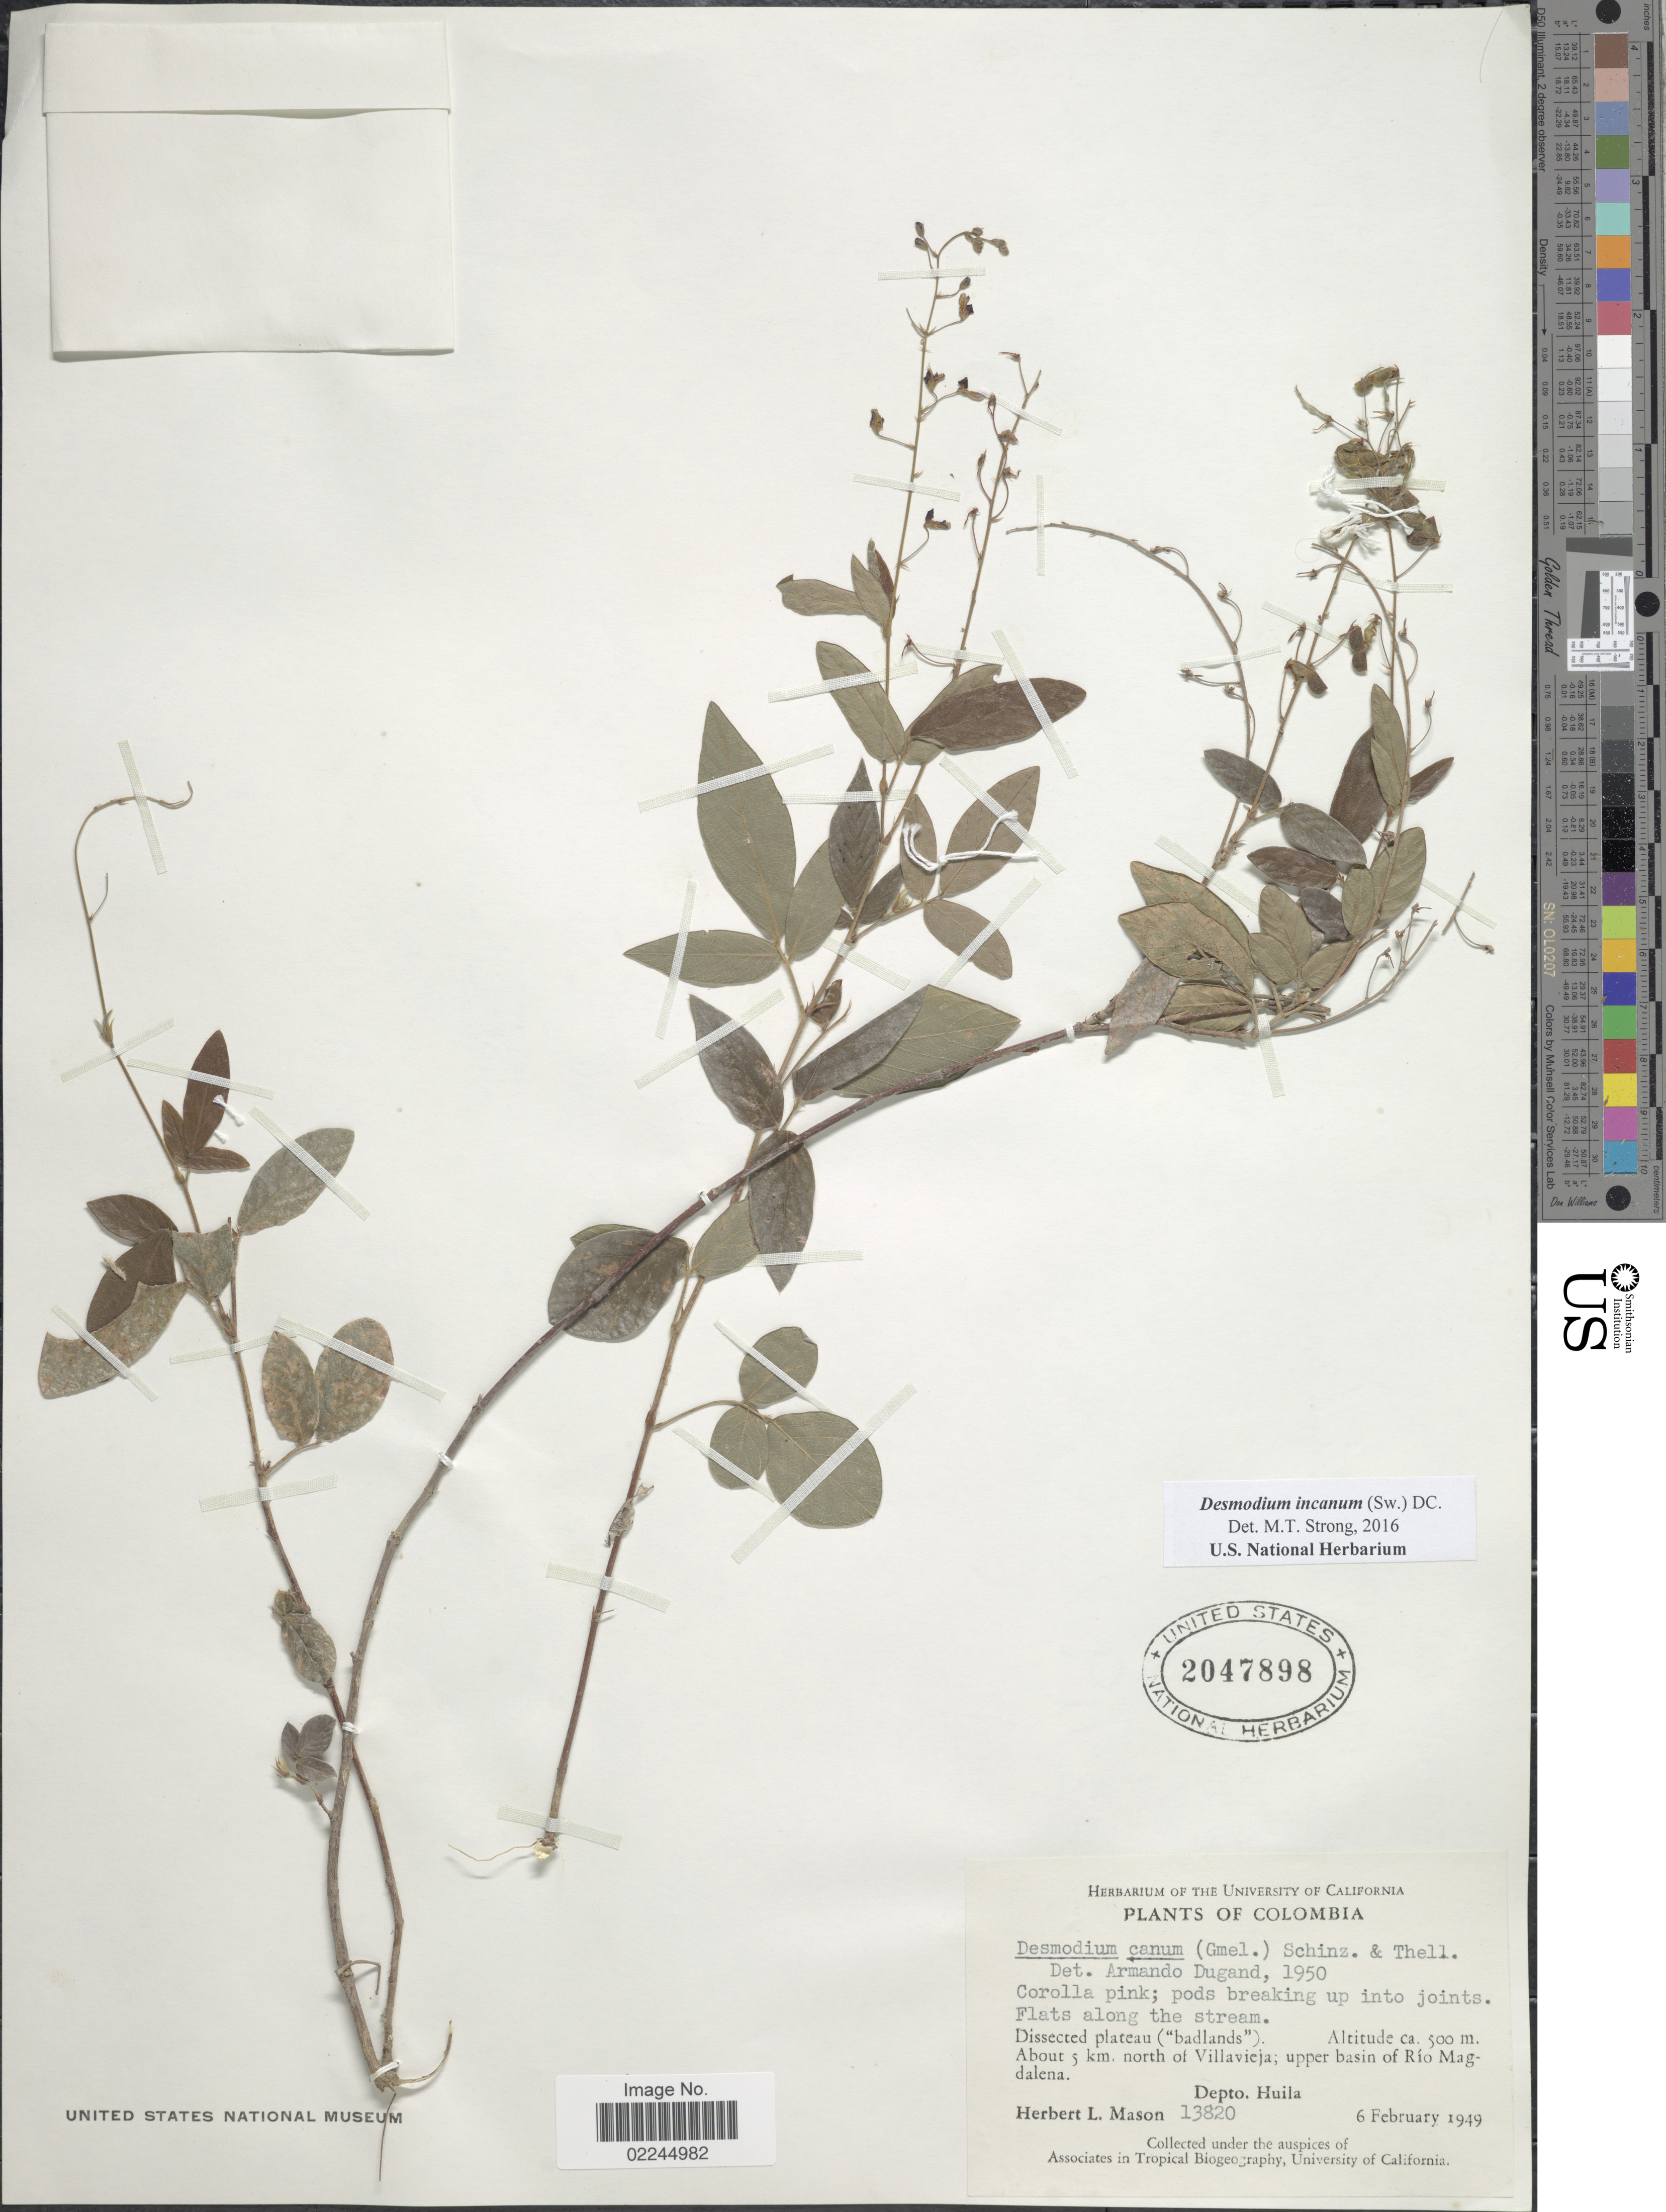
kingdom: Plantae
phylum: Tracheophyta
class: Magnoliopsida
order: Fabales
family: Fabaceae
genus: Desmodium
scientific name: Desmodium incanum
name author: (Sw.) DC.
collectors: H. L. Mason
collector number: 13820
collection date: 1949-02-06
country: Colombia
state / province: Huila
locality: About 5 km north of Villavieja, upper basin of Rio Magdalena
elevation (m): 500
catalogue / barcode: US 2047898